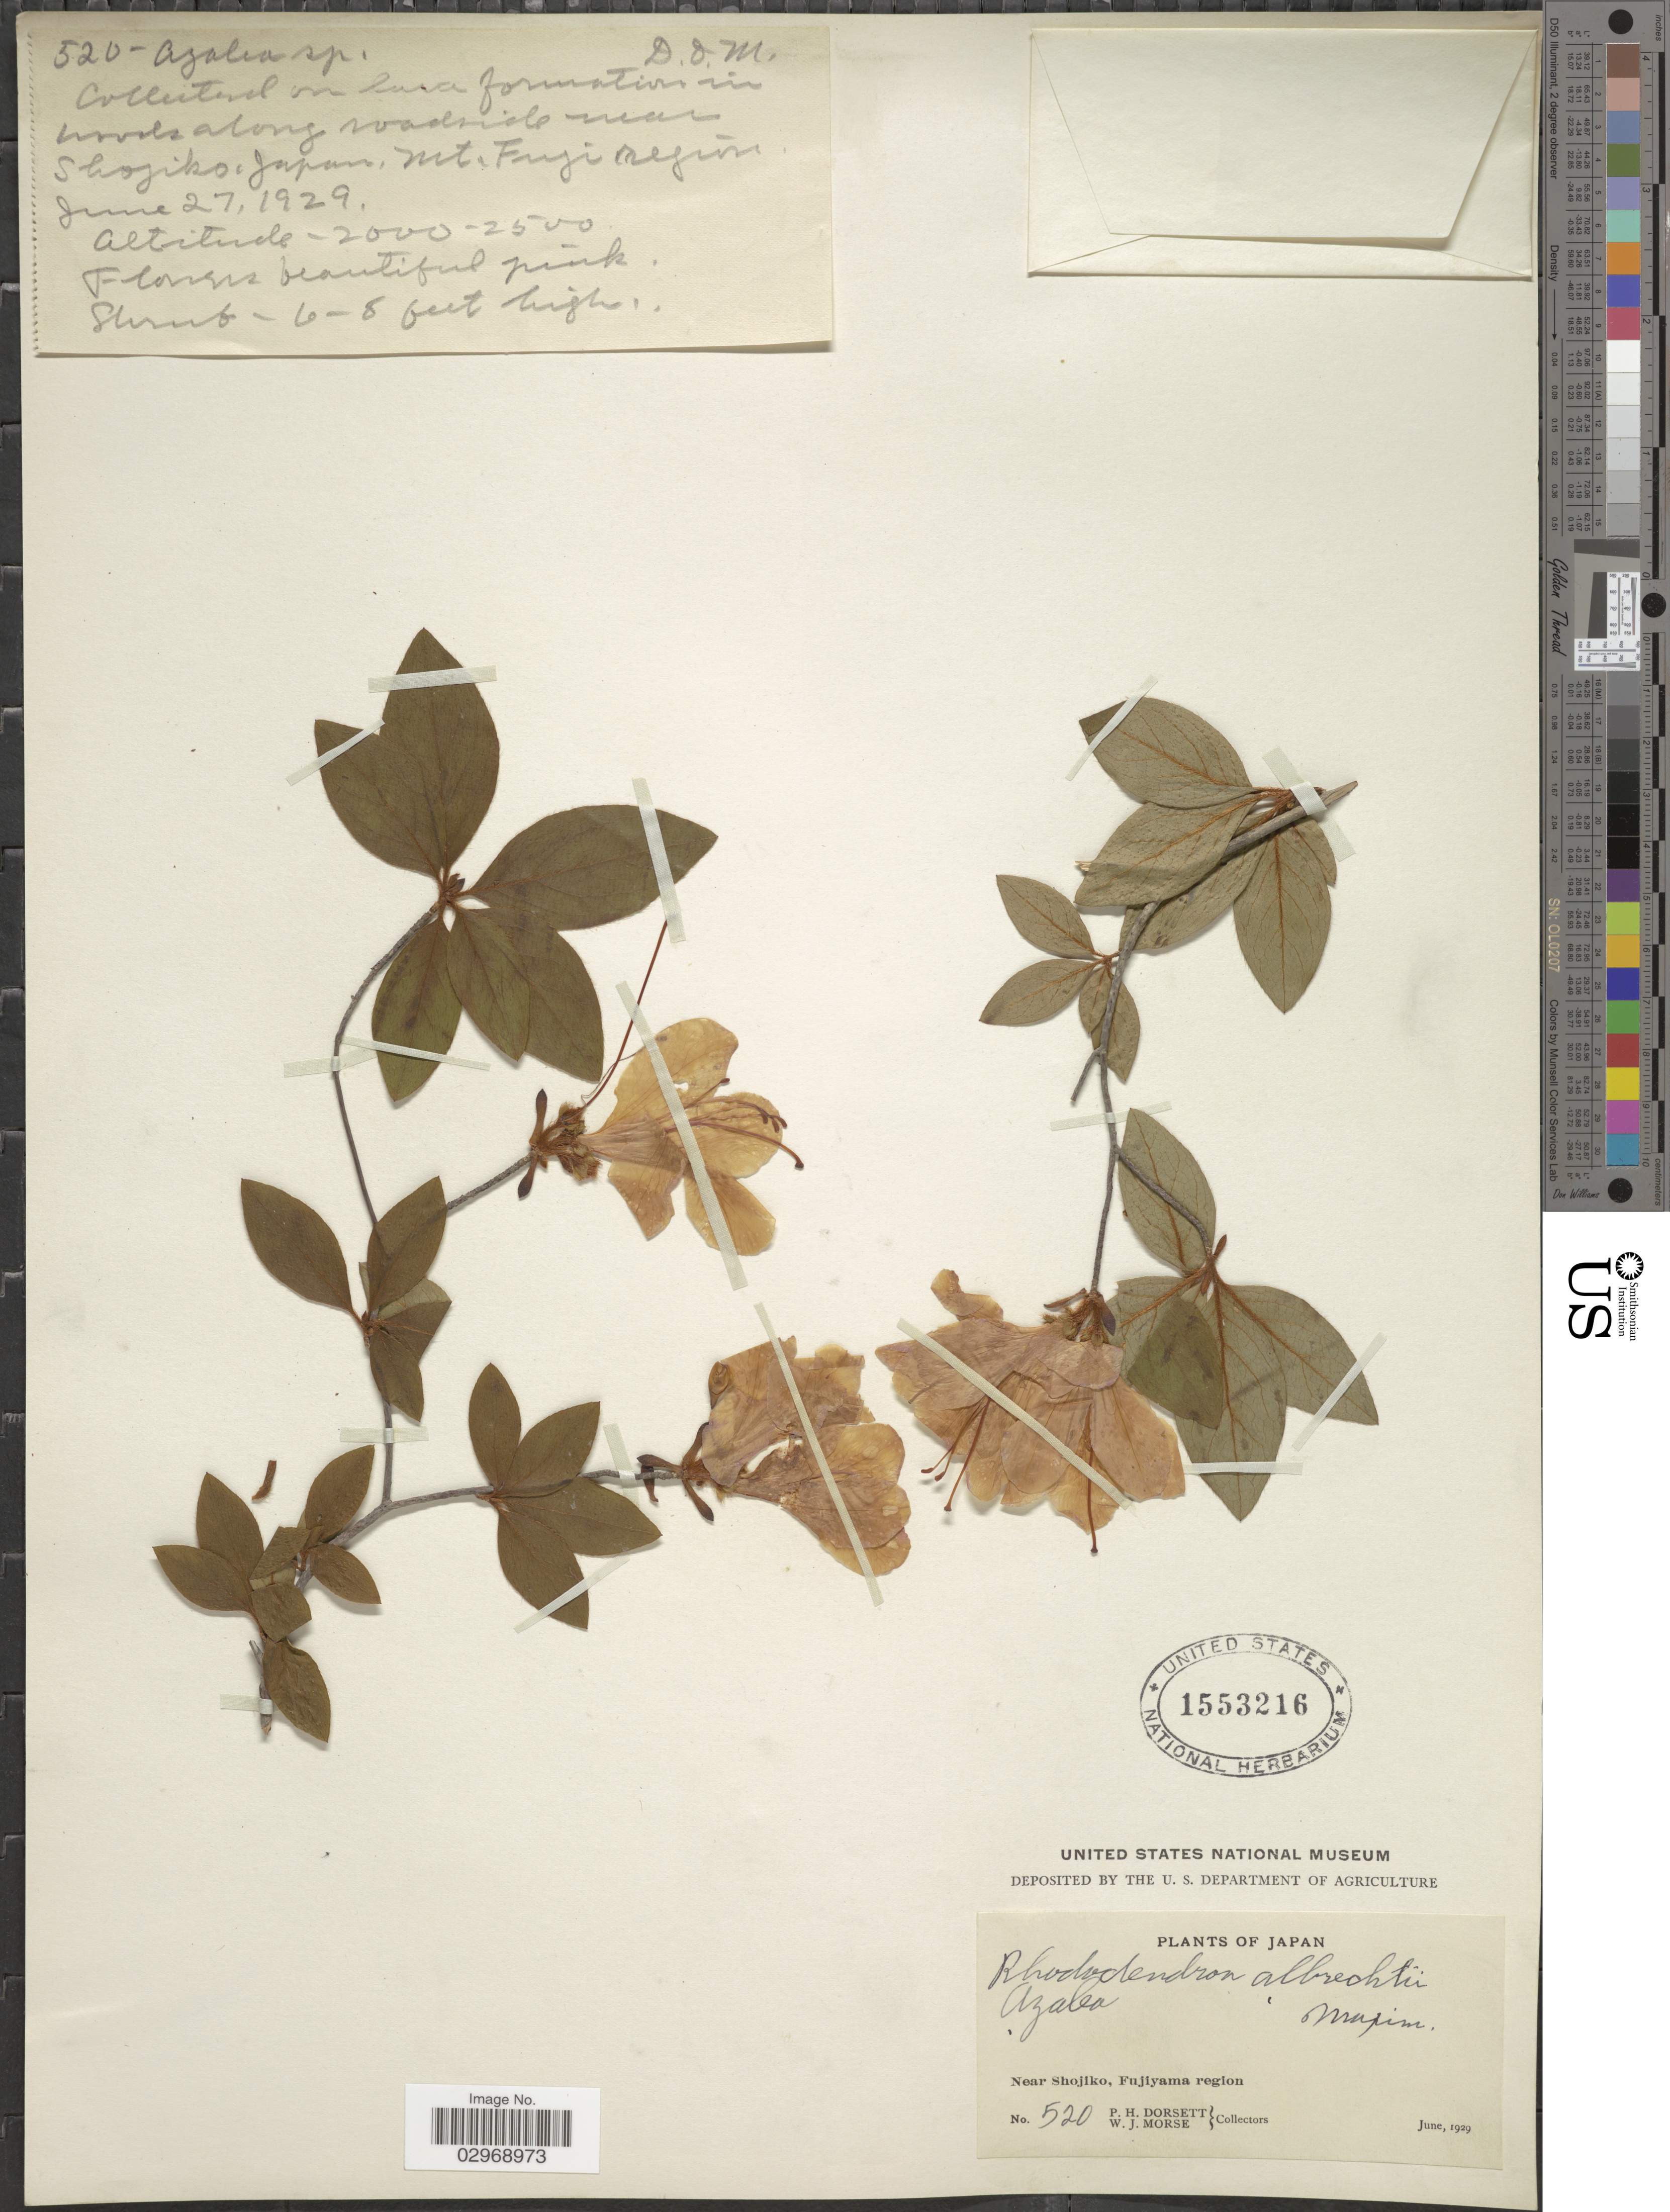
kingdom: Plantae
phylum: Tracheophyta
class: Magnoliopsida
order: Ericales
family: Ericaceae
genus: Rhododendron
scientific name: Rhododendron albrechtii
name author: Maxim.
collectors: P. H. Dorsett & W. J. Morse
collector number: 520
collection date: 1929-06-27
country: Japan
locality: On lava formation in woods along roadside near Shojiko, Fujiyama region.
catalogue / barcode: US 1553216